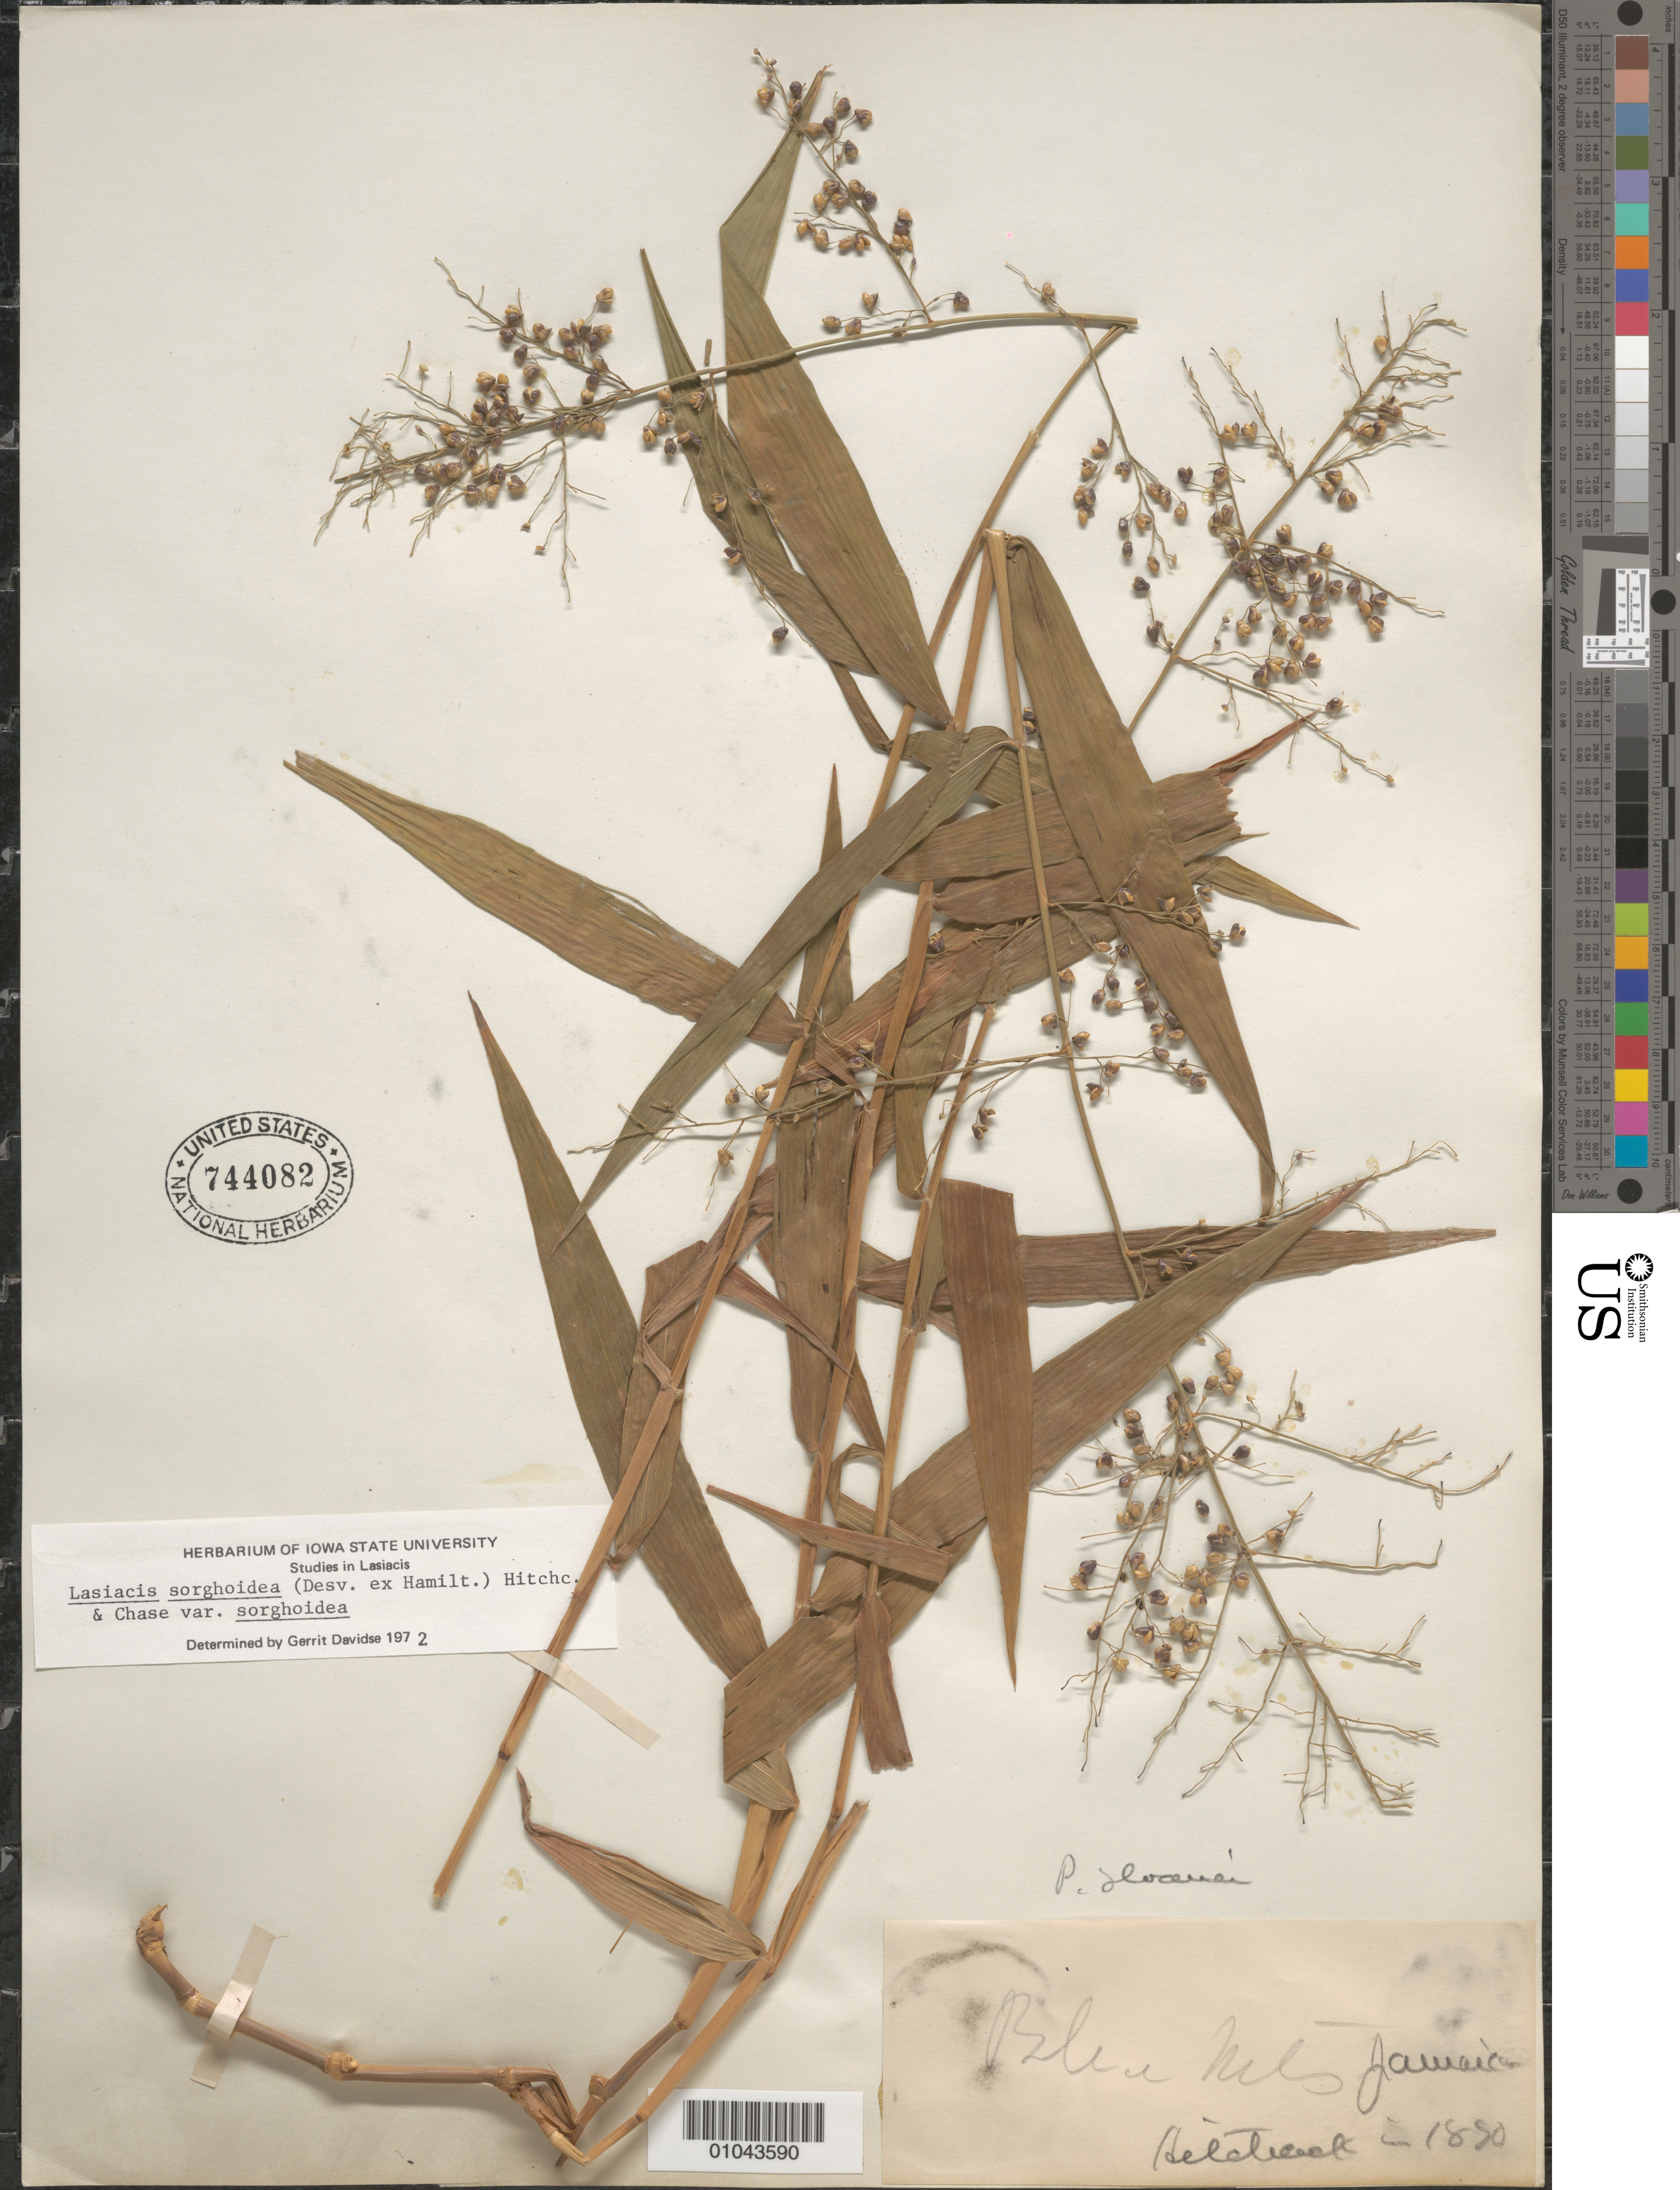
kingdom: Plantae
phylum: Tracheophyta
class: Liliopsida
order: Poales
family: Poaceae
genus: Lasiacis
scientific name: Lasiacis sorghoidea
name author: (Desv. ex Ham.) Hitchc. & Chase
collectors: A. S. Hitchcock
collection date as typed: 01 Jan 1890 to 31 Dec 1890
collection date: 1890-01-01/1890-12-31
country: Jamaica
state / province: Saint Andrew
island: Jamaica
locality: Blue Mts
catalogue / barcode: US 744082